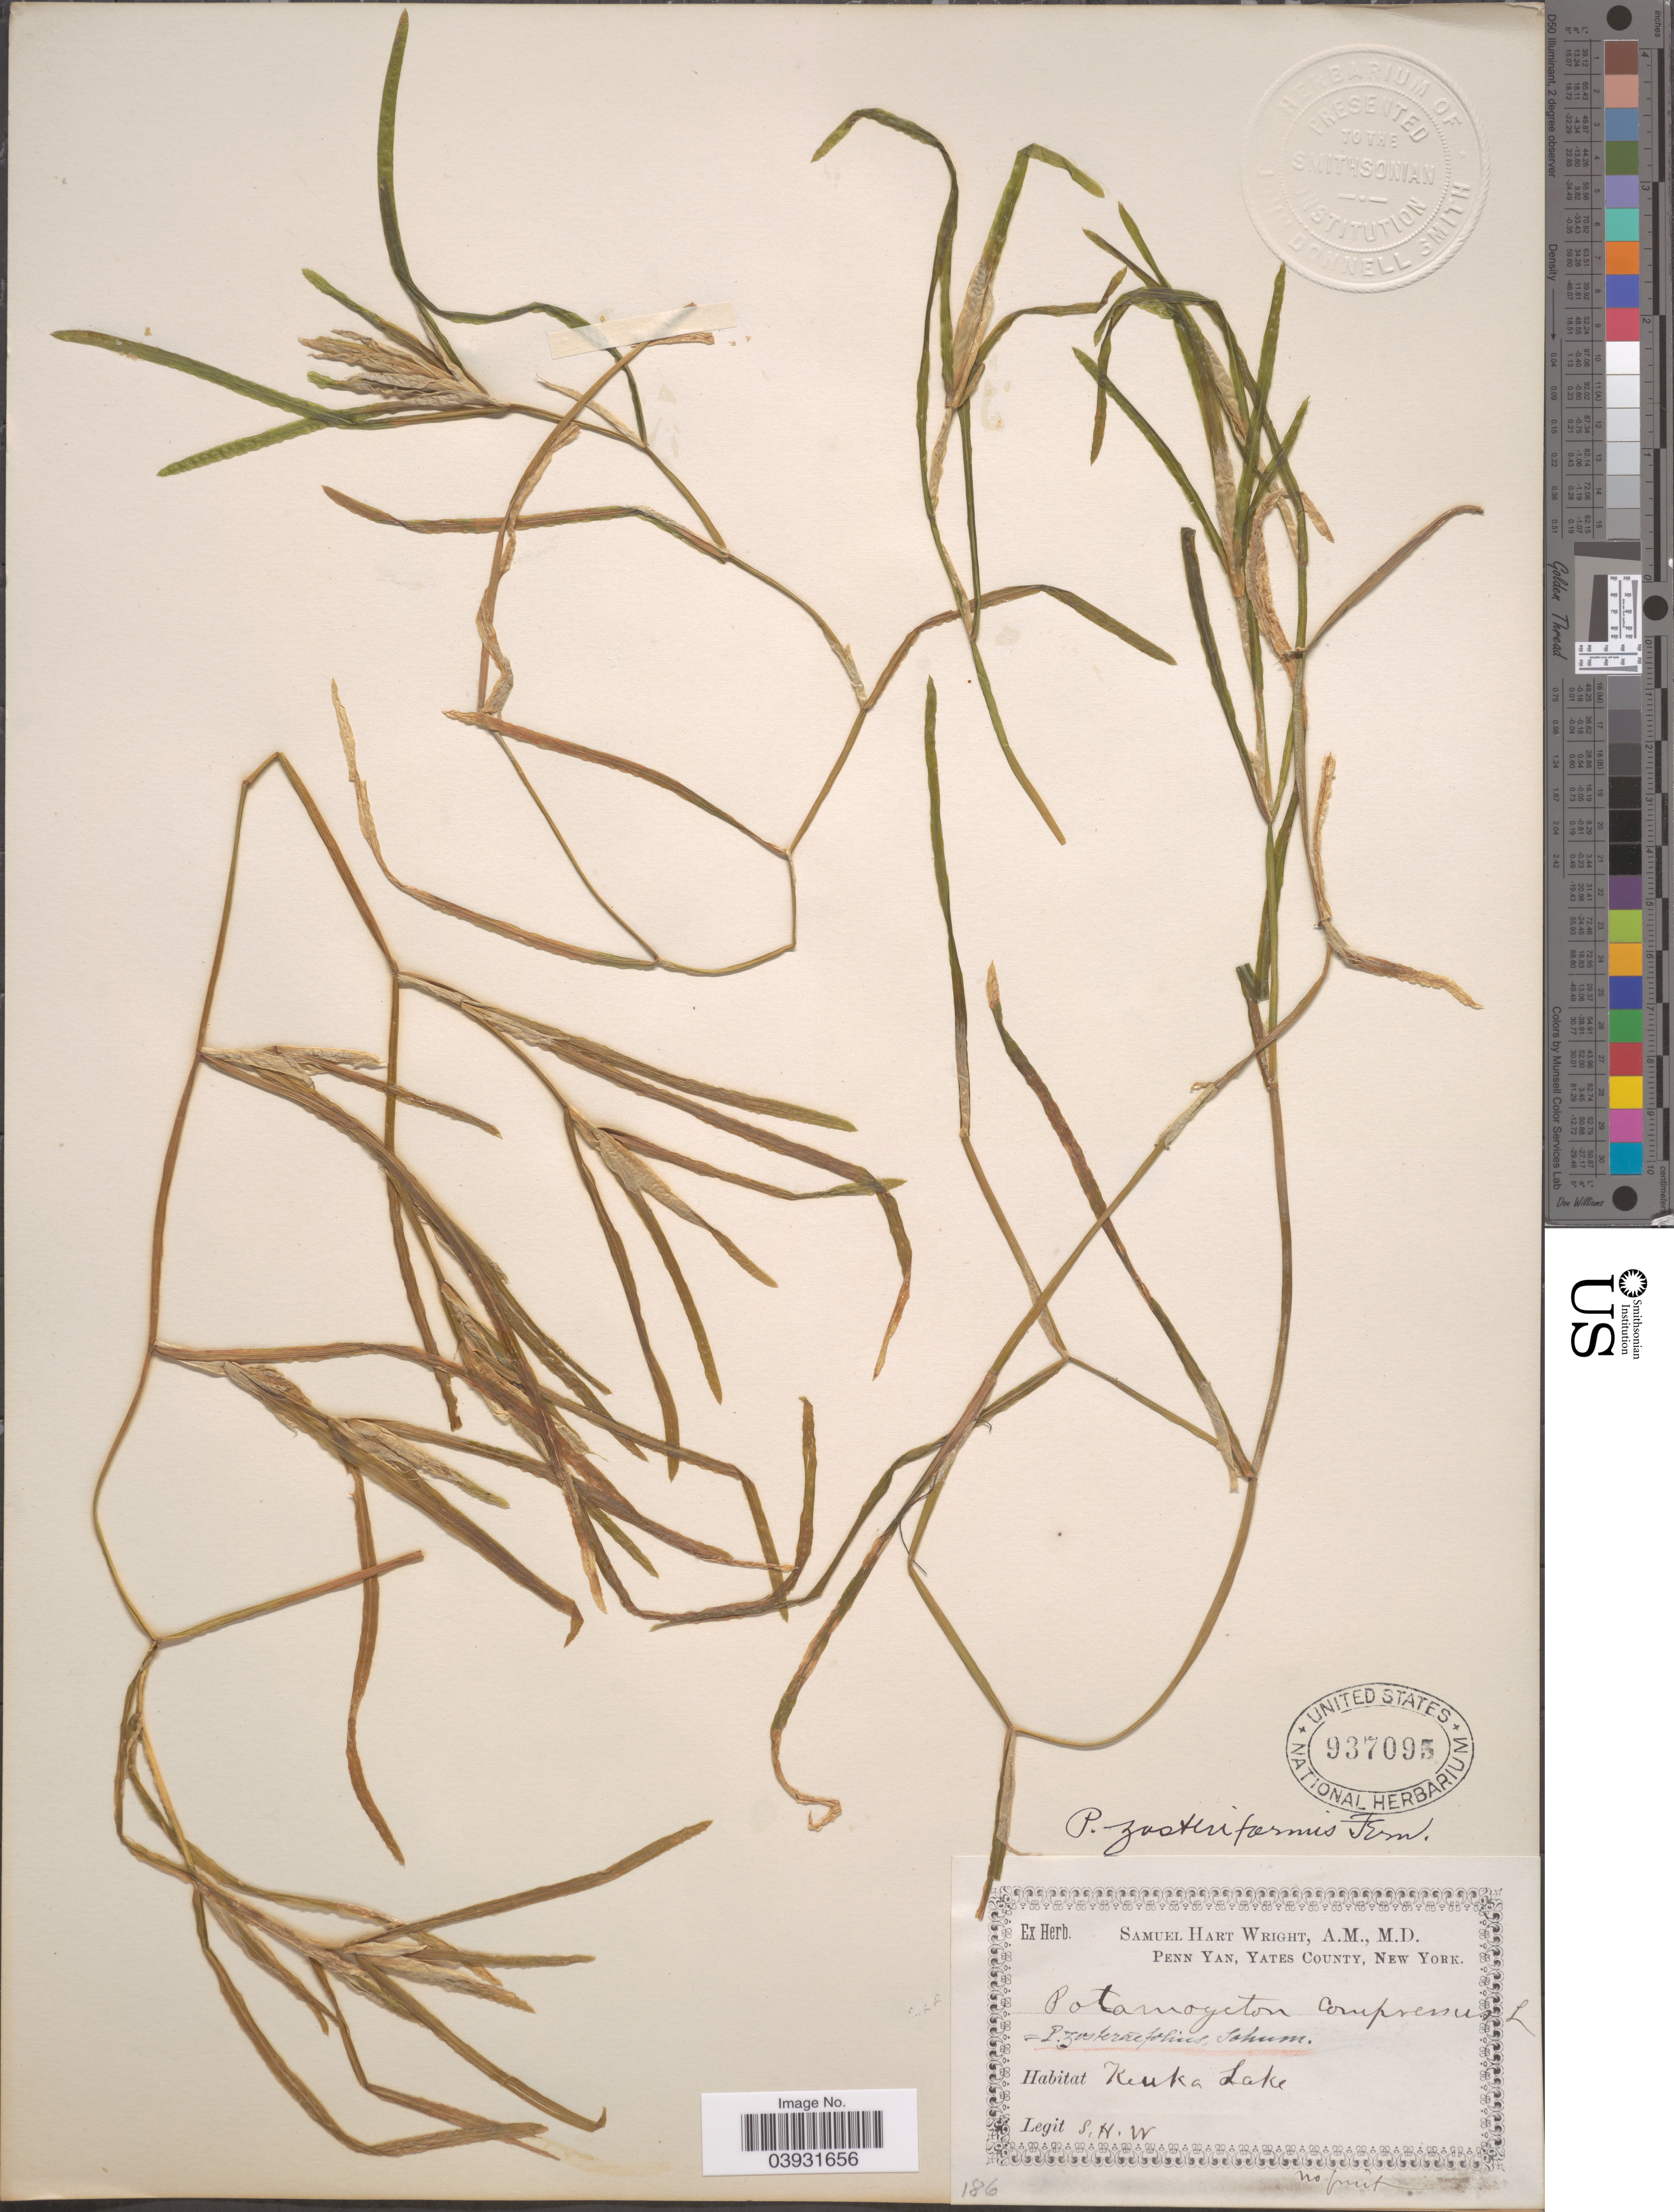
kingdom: Plantae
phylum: Tracheophyta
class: Liliopsida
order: Alismatales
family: Potamogetonaceae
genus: Potamogeton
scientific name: Potamogeton zosterifolius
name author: Schumach.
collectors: S. H. Wright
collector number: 186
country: United States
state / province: New York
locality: Penn Yan, Yates County. Keuka Lake.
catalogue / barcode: US 937095